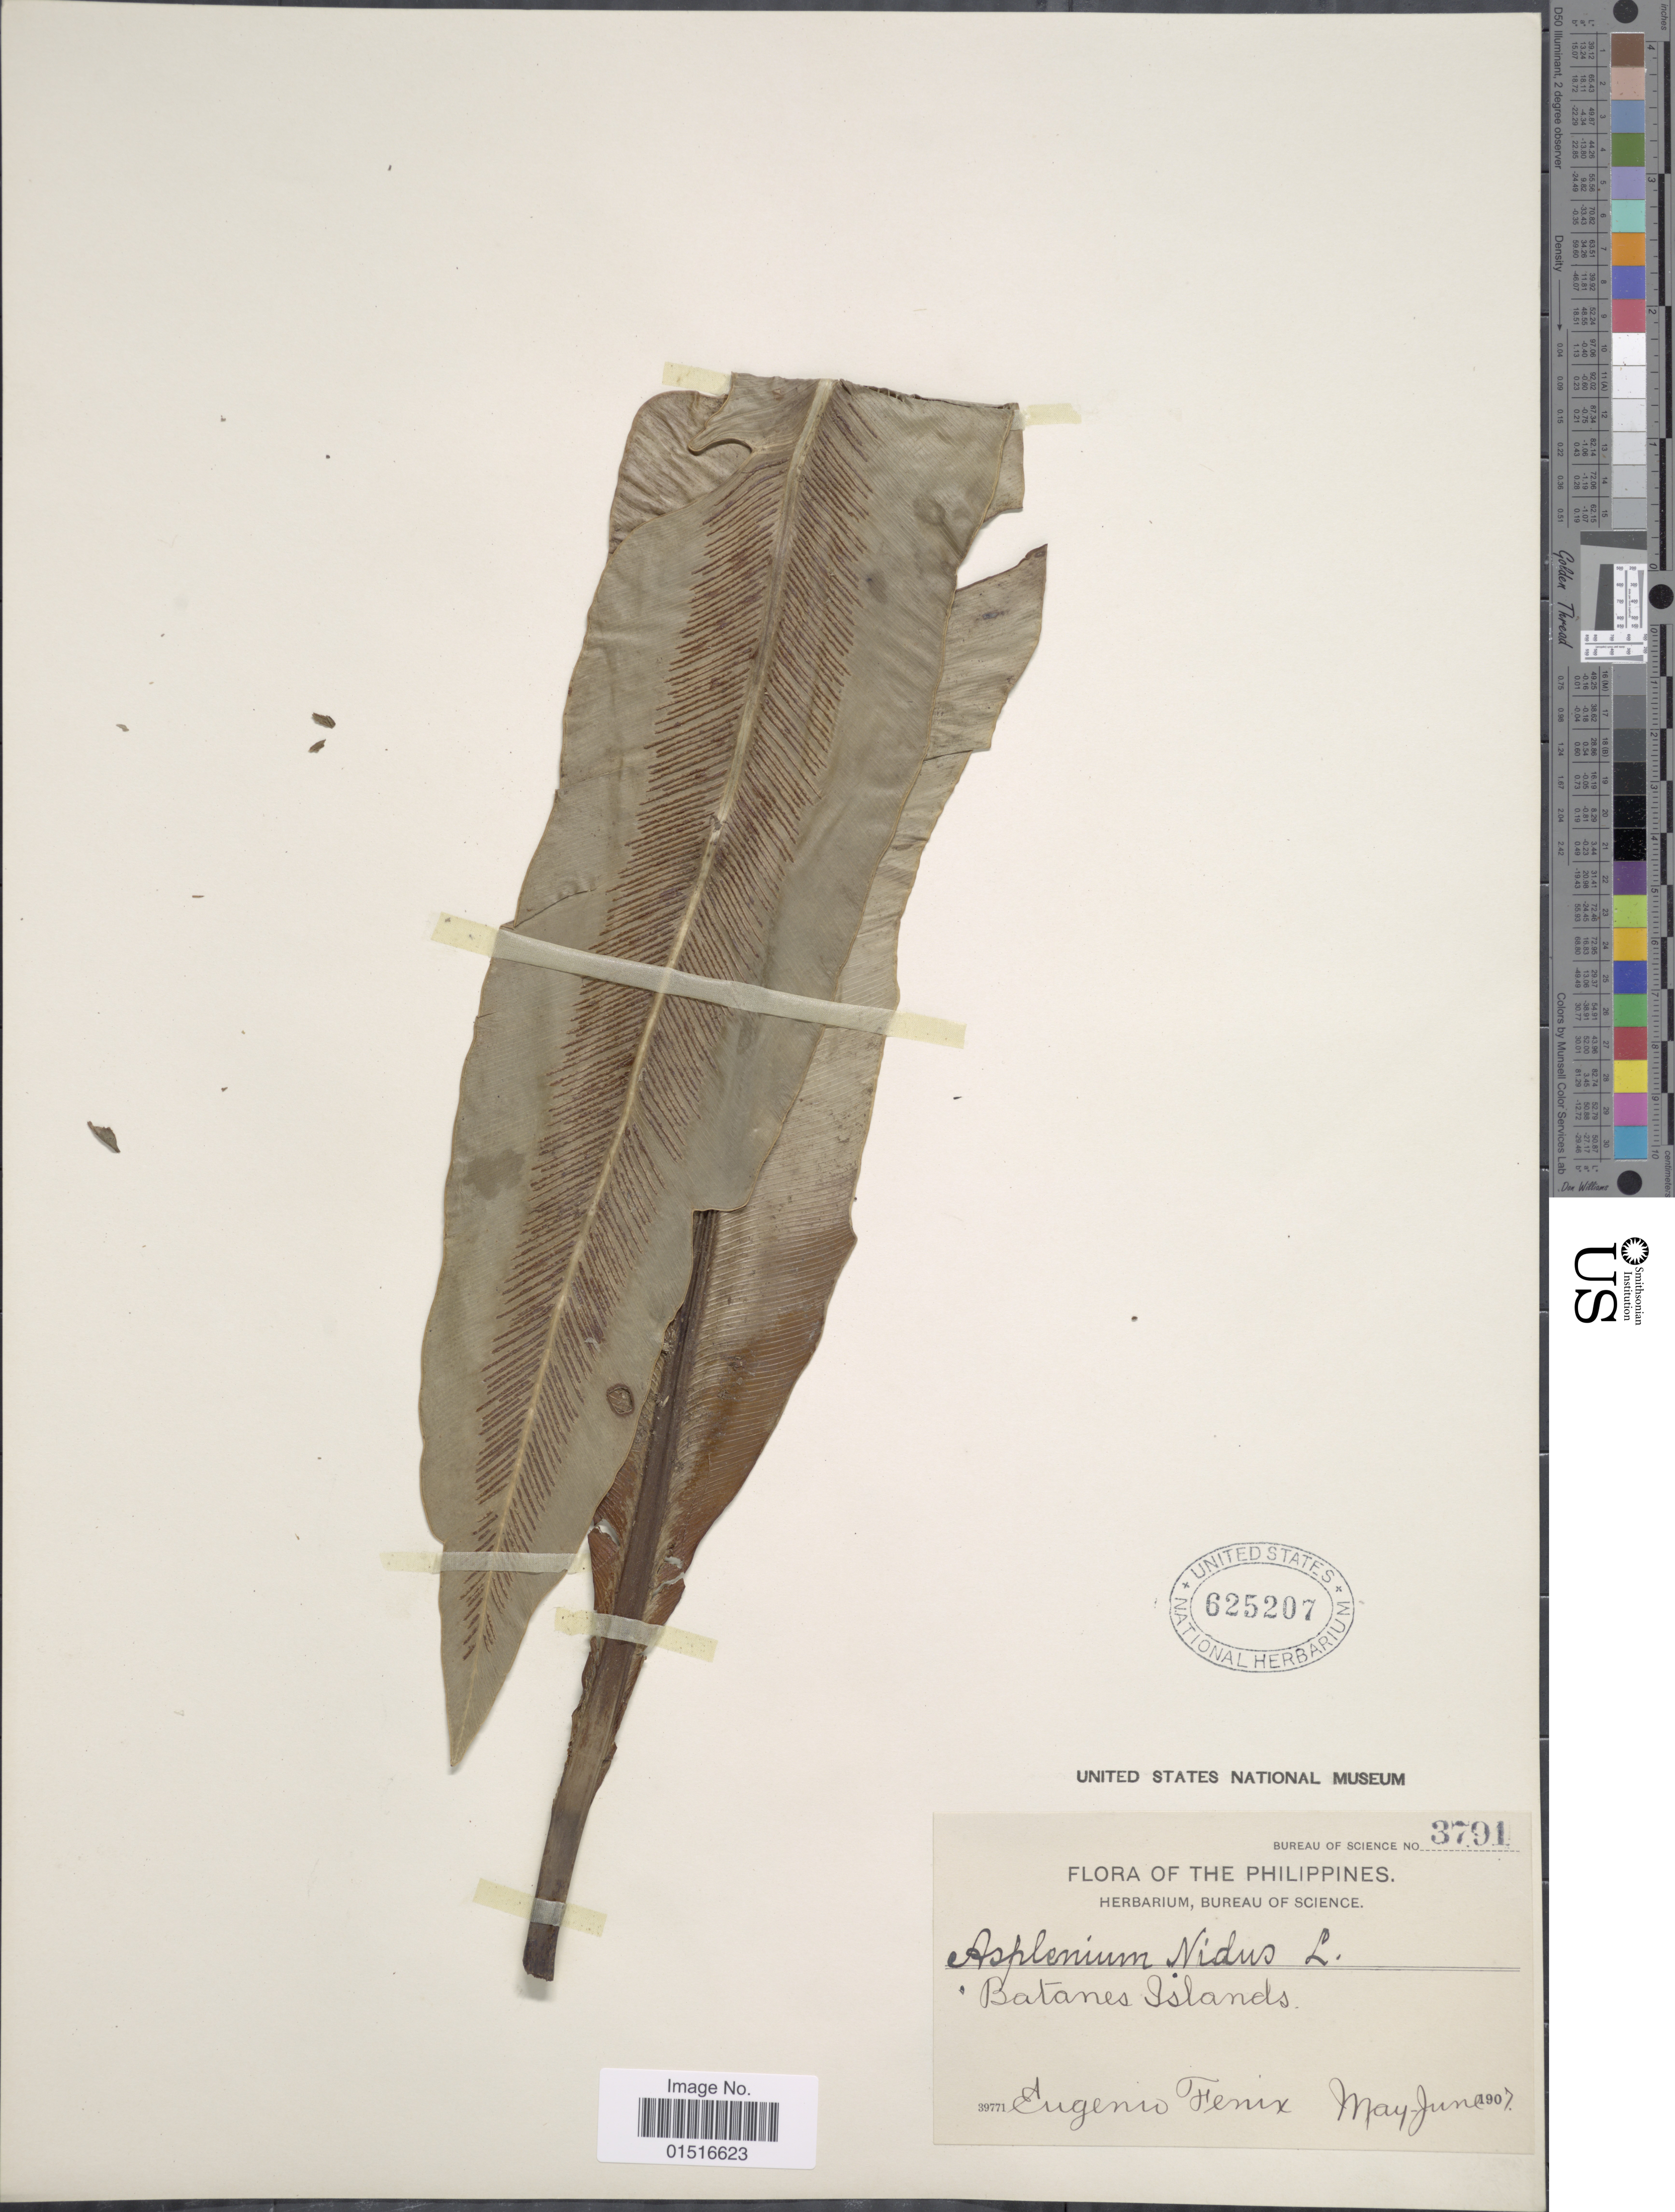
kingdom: Plantae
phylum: Tracheophyta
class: Polypodiopsida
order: Polypodiales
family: Aspleniaceae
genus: Asplenium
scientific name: Asplenium nidus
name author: L.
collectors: E. Fenix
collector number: Bureau of Science 3791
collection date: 1907-05/1907-06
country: Philippines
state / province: Cagayan Valley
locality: Batanes Islands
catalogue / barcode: US 625207